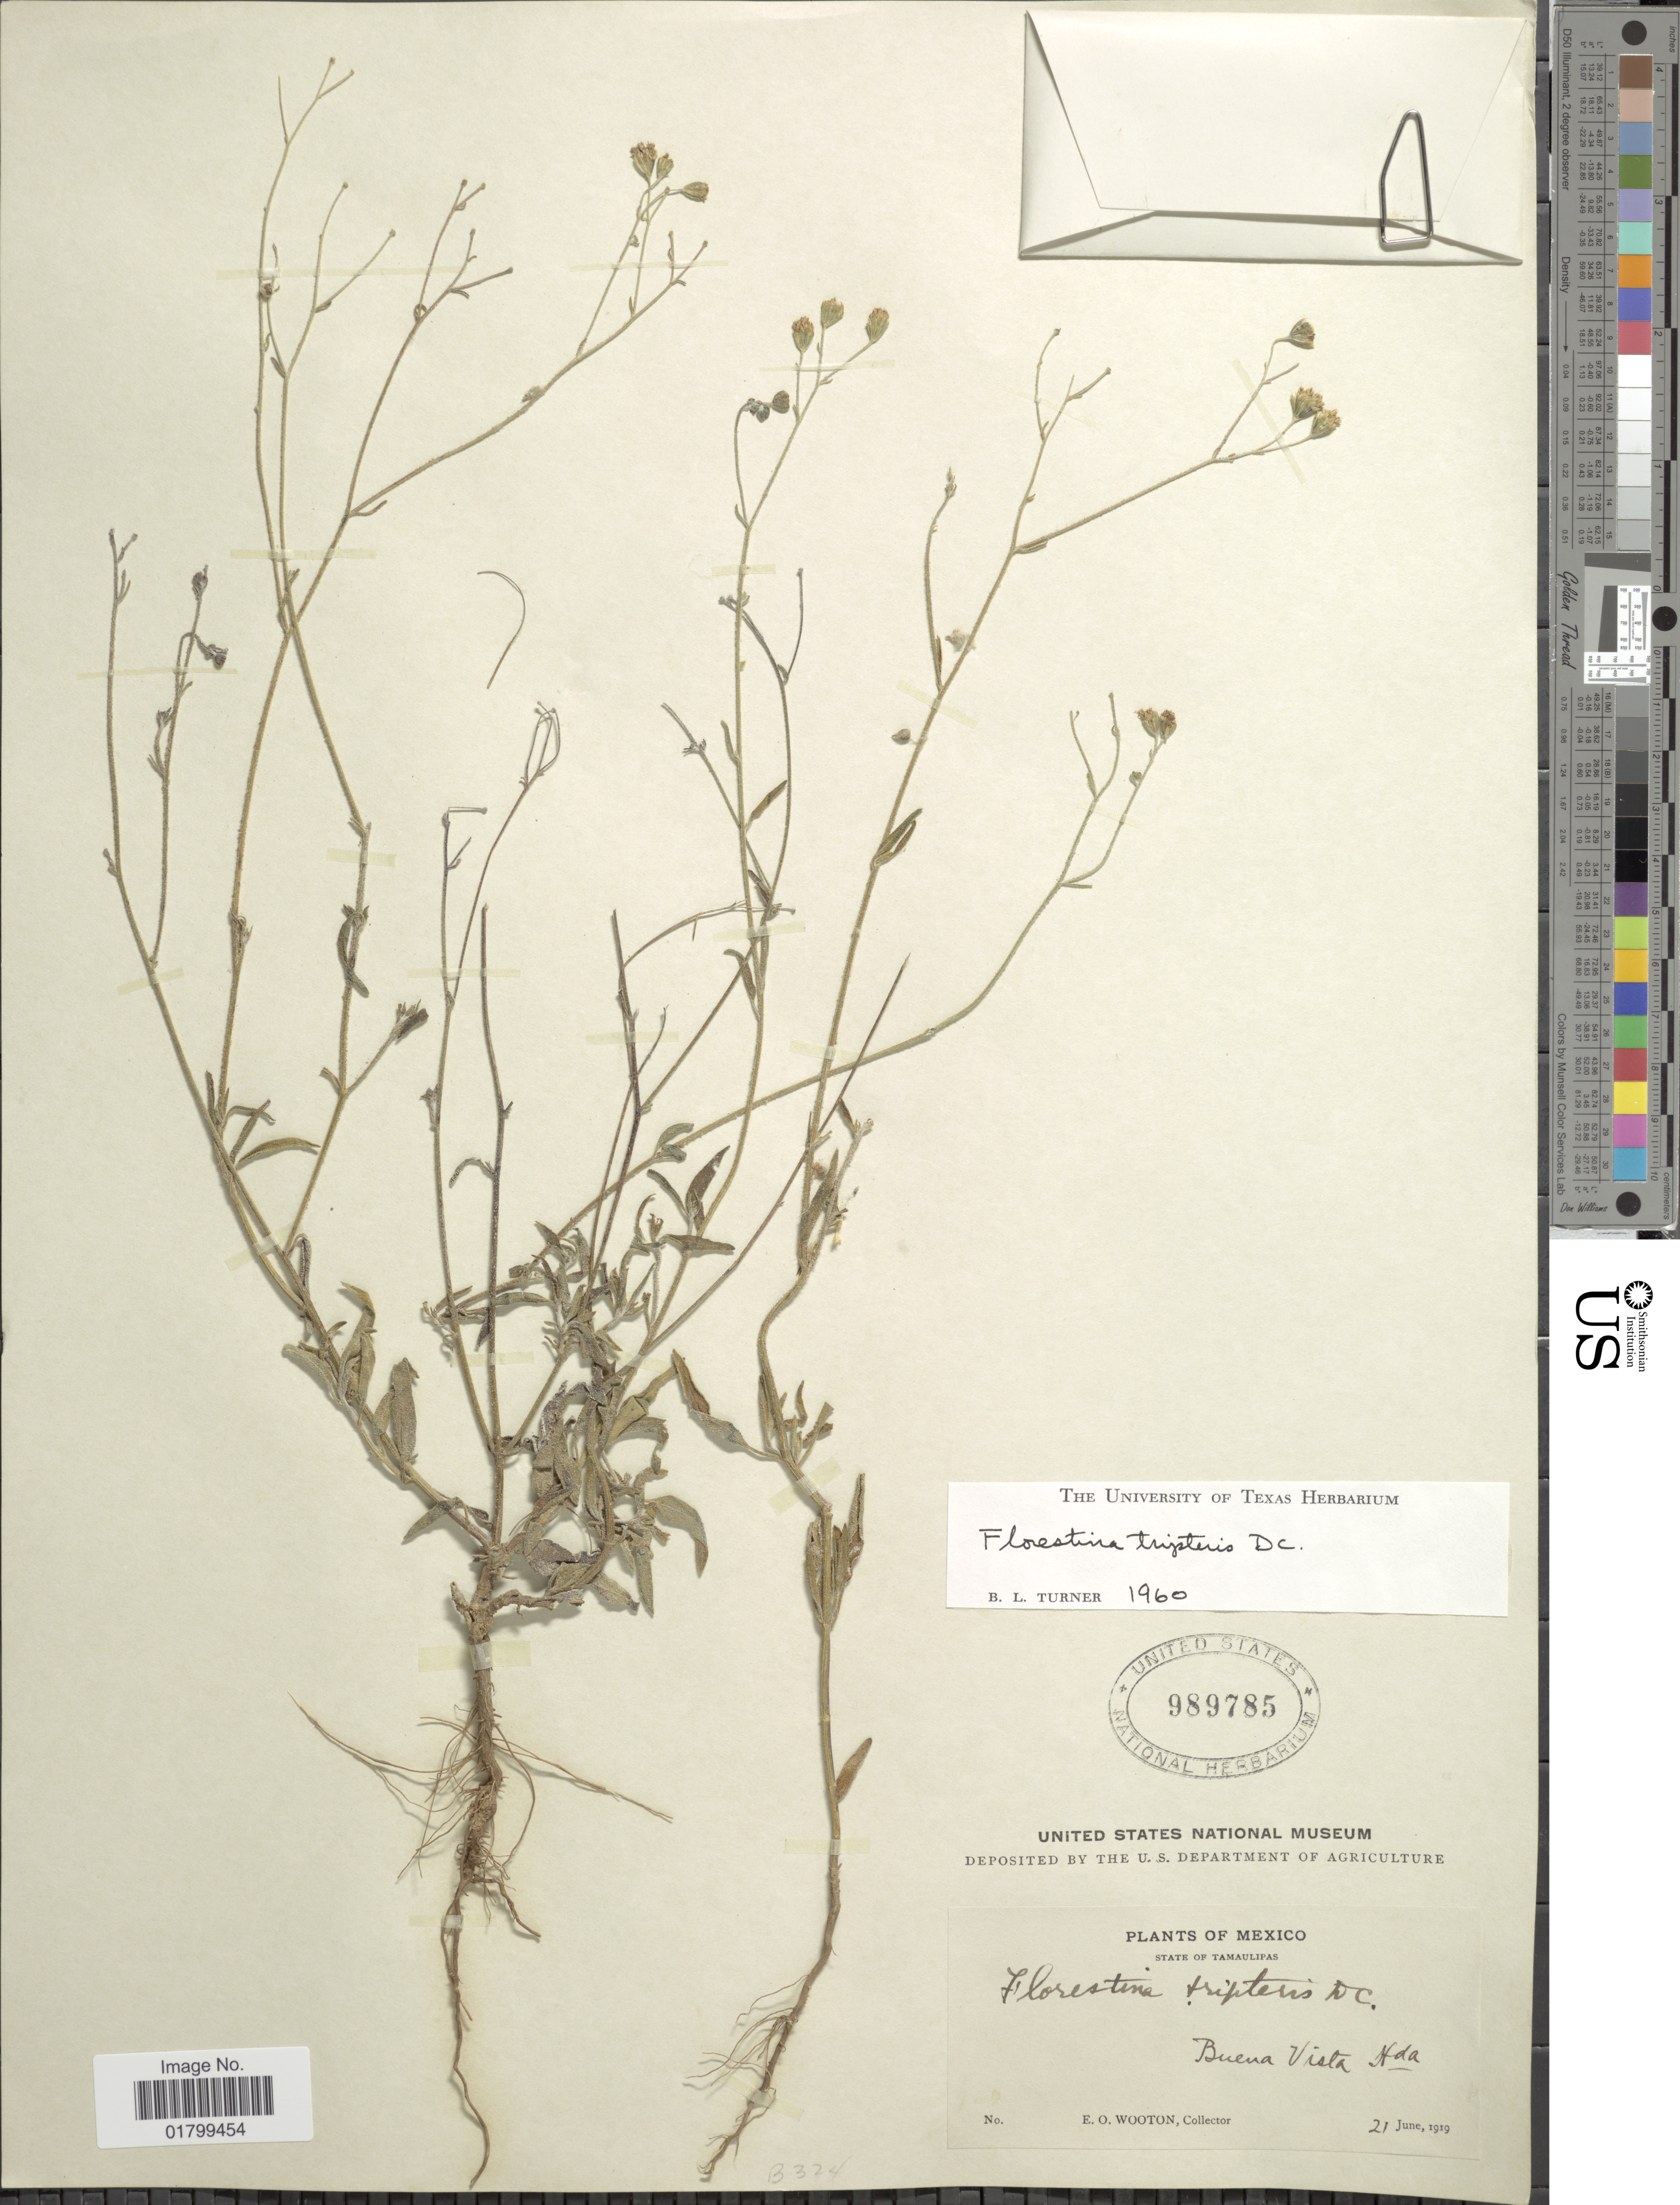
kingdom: Plantae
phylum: Tracheophyta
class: Magnoliopsida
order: Asterales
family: Asteraceae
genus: Florestina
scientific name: Florestina tripteris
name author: DC.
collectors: E. O. Wooton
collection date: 1919-06-21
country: Mexico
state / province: Tamaulipas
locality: Buena Vista Hda.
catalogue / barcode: US 989785